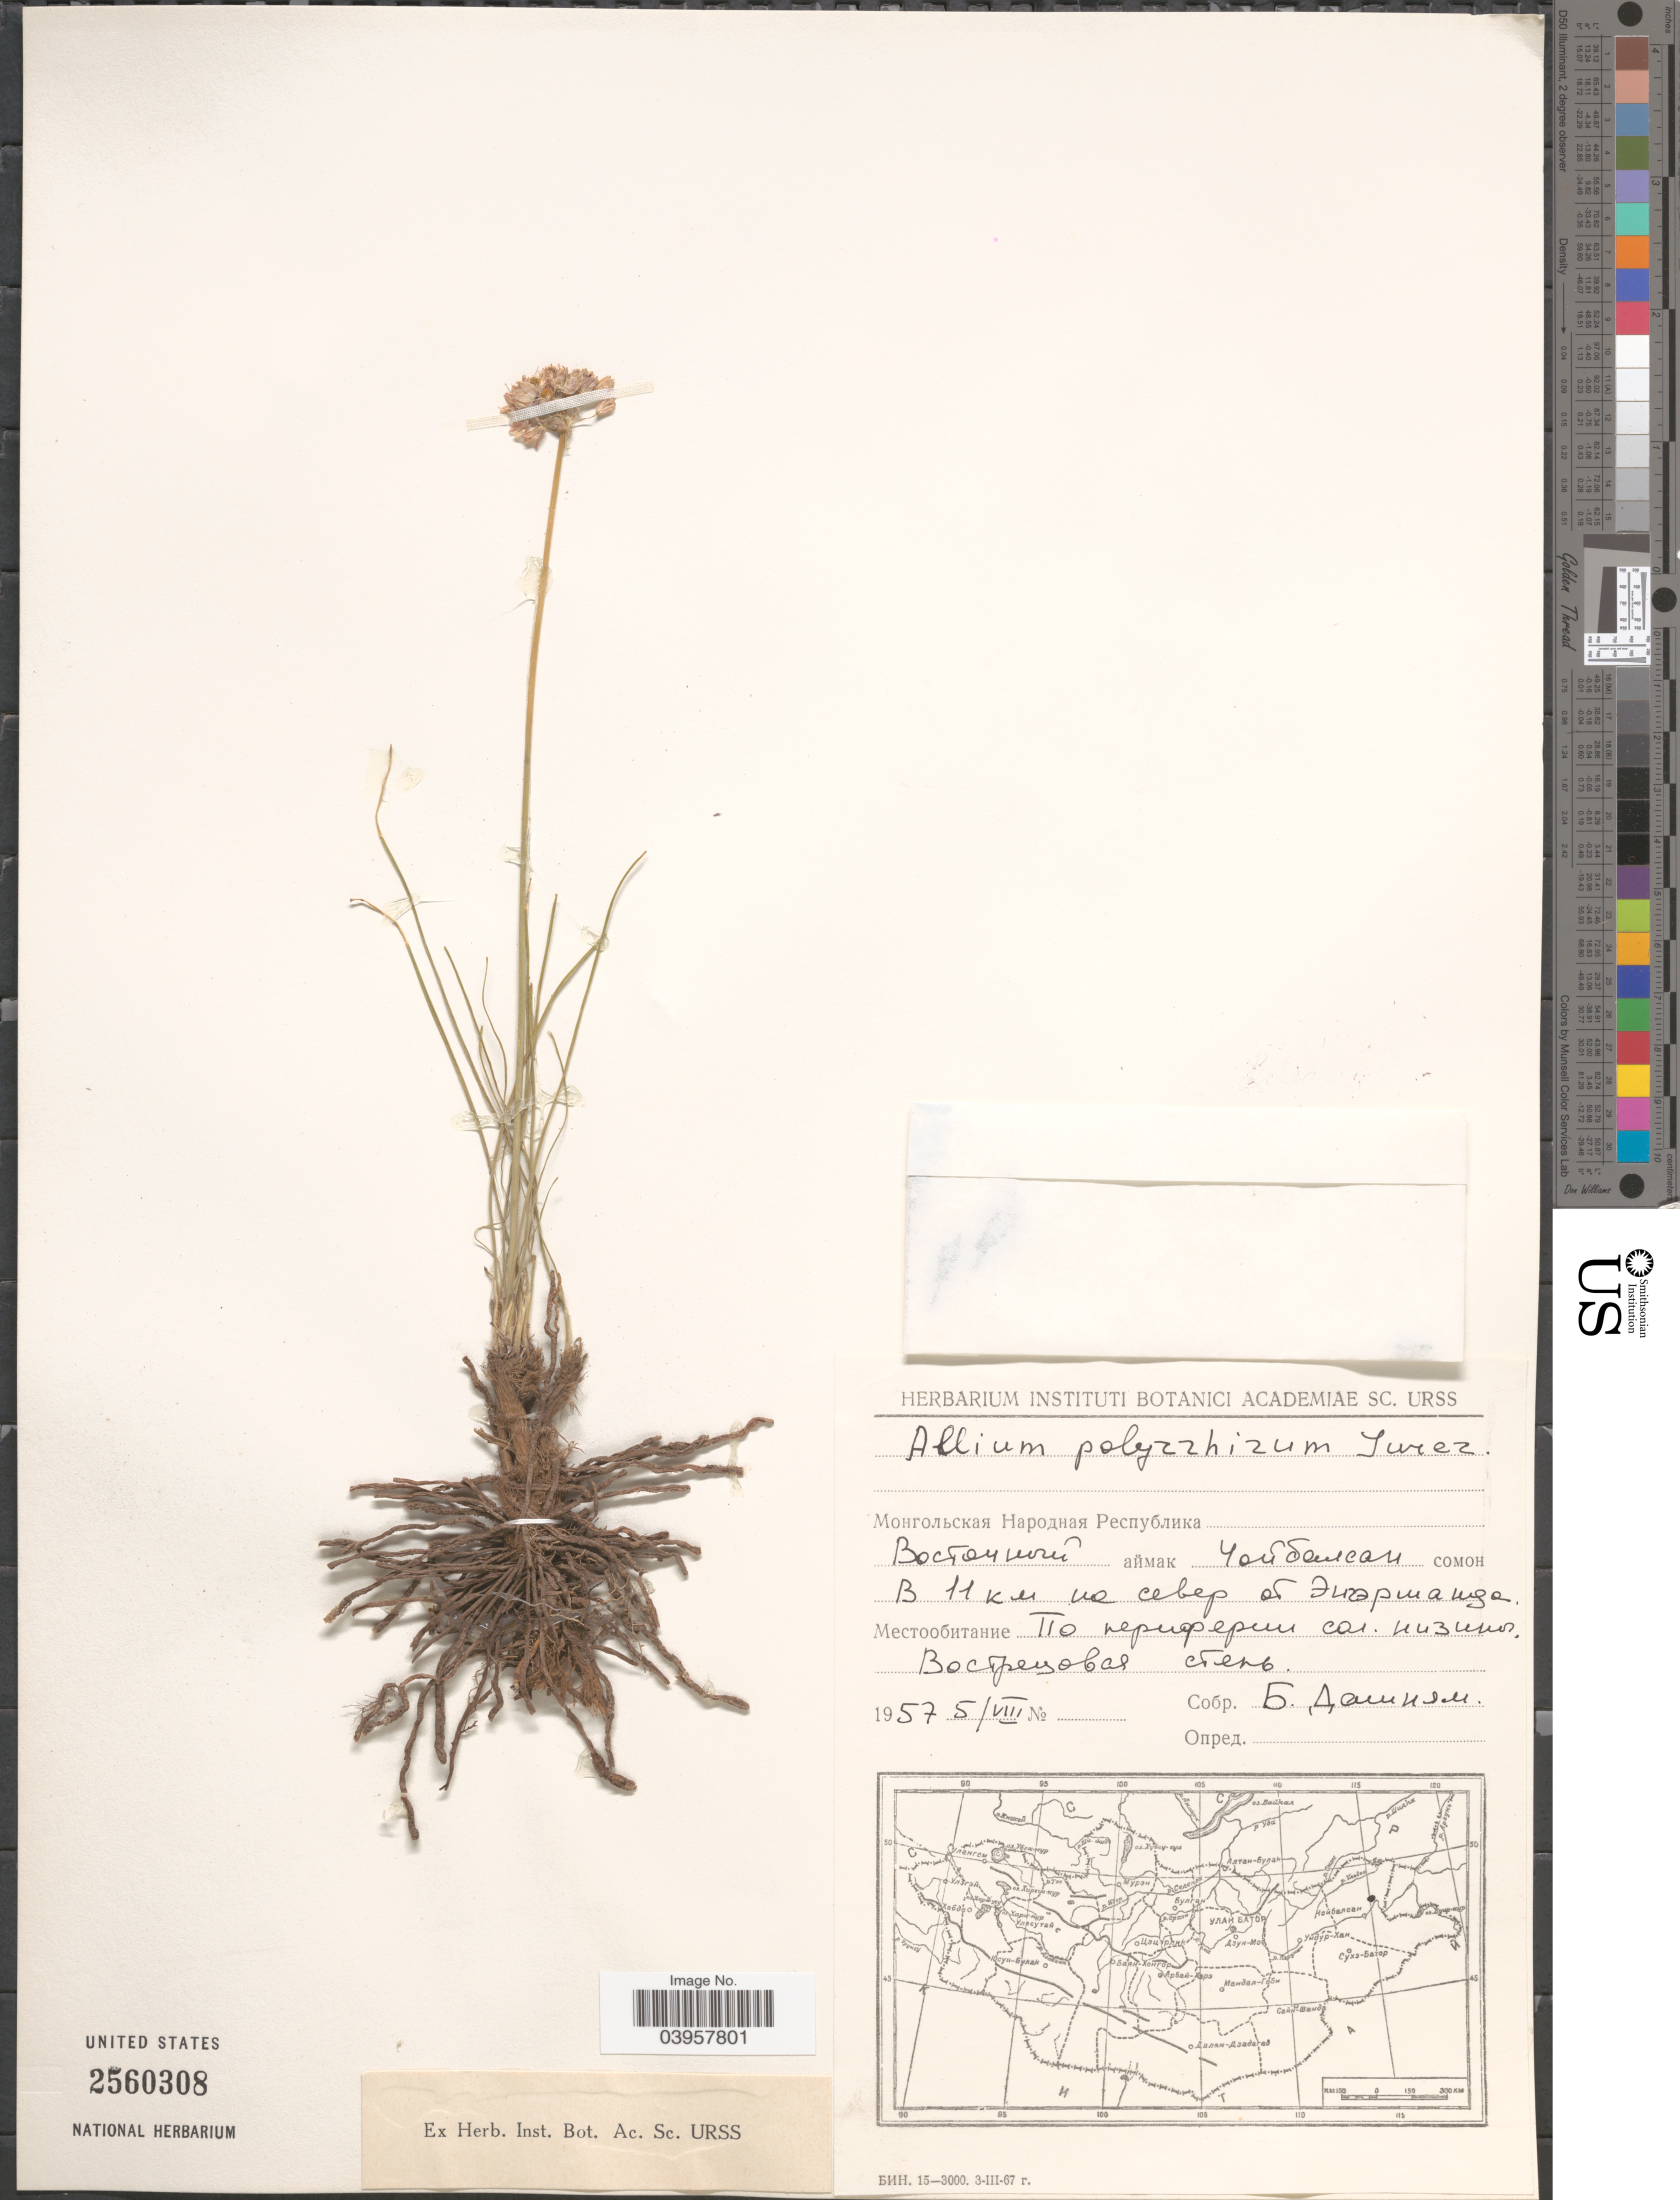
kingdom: Plantae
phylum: Tracheophyta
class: Liliopsida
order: Asparagales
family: Amaryllidaceae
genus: Allium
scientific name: Allium polyrhizum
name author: Turcz. ex Regel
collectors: B. Dashnyam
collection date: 1957-08-05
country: Mongolia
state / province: Dornod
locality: Choibalsan sum, 11 km North of Engershand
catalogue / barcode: US 2560308